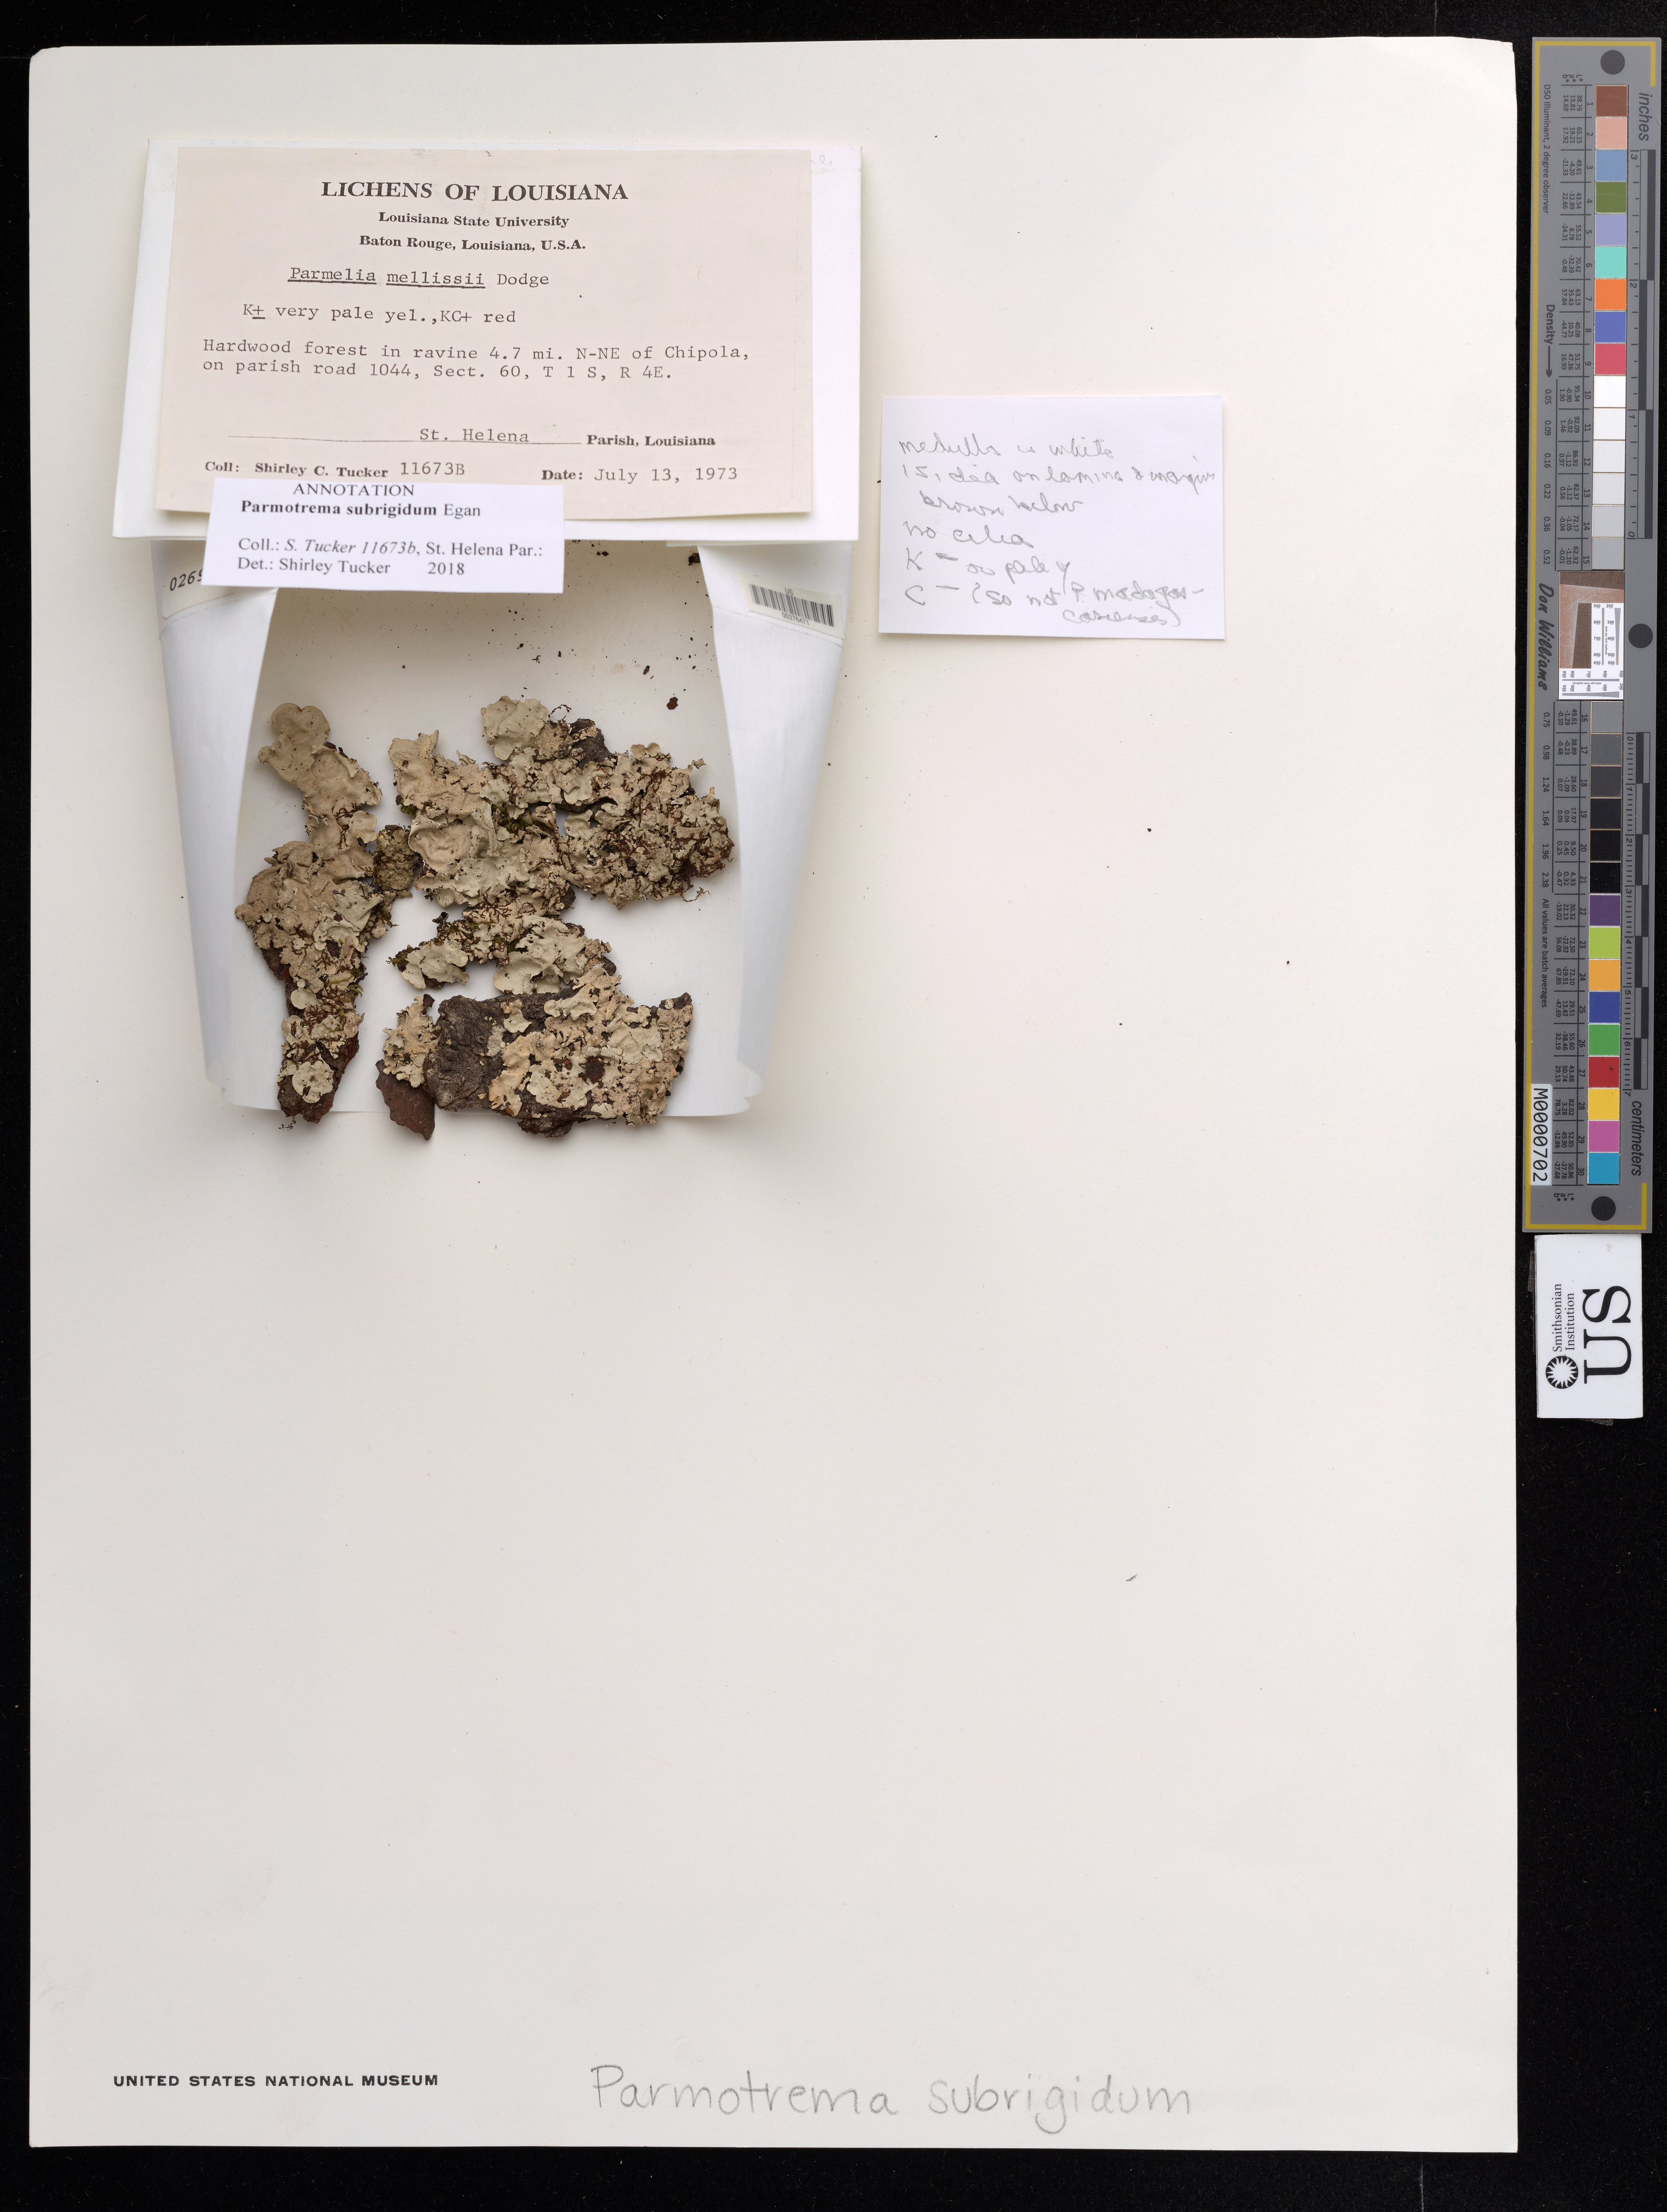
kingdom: Fungi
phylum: Ascomycota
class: Lecanoromycetes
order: Lecanorales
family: Parmeliaceae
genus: Parmotrema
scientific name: Parmotrema subrigidum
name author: Egan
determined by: Tucker, S. C.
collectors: S. C. Tucker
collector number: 11673b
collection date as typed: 13 Jul 1973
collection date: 1973-07-13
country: United States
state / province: Louisiana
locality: St. helena parish, 4.7 mi nne of chipola on parish road 1044